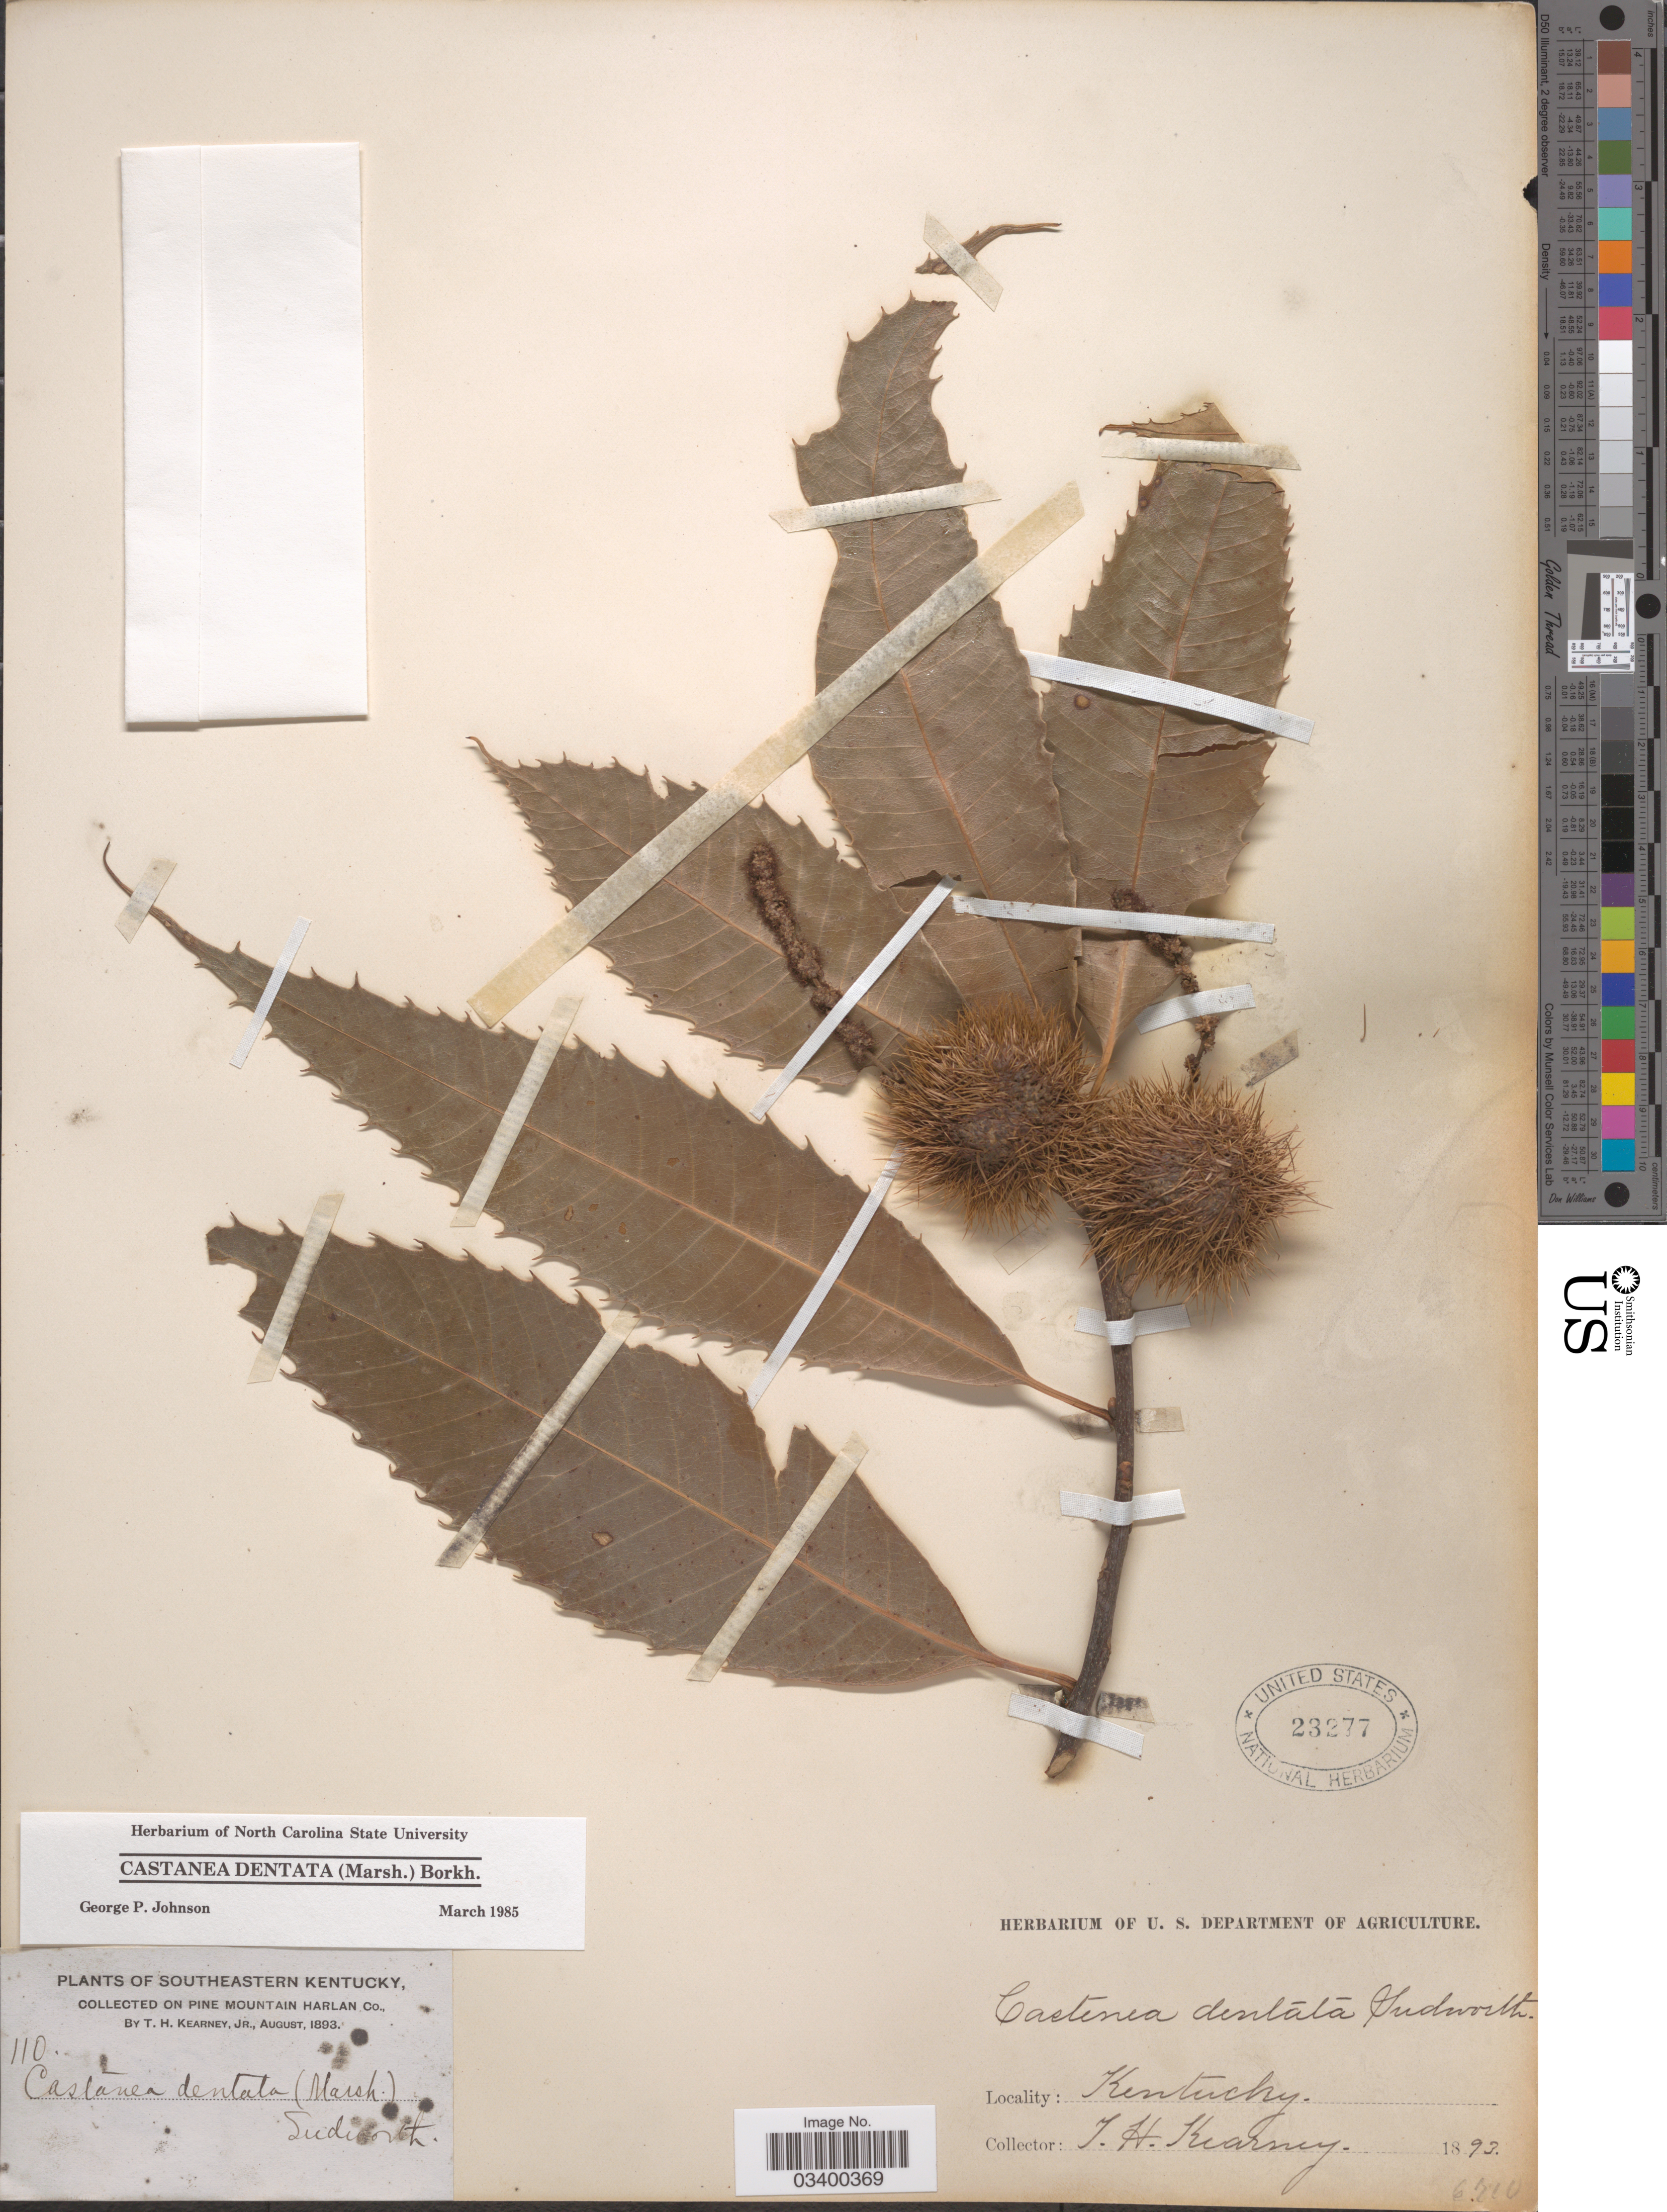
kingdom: Plantae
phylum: Tracheophyta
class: Magnoliopsida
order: Fagales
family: Fagaceae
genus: Castanea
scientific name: Castanea dentata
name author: (Marshall) Borkh.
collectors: T. H. Kearney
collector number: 110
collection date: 1893-08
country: United States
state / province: Kentucky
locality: Southeastern Kentucky. Pine Mountain Harlan Co.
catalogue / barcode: US 23277